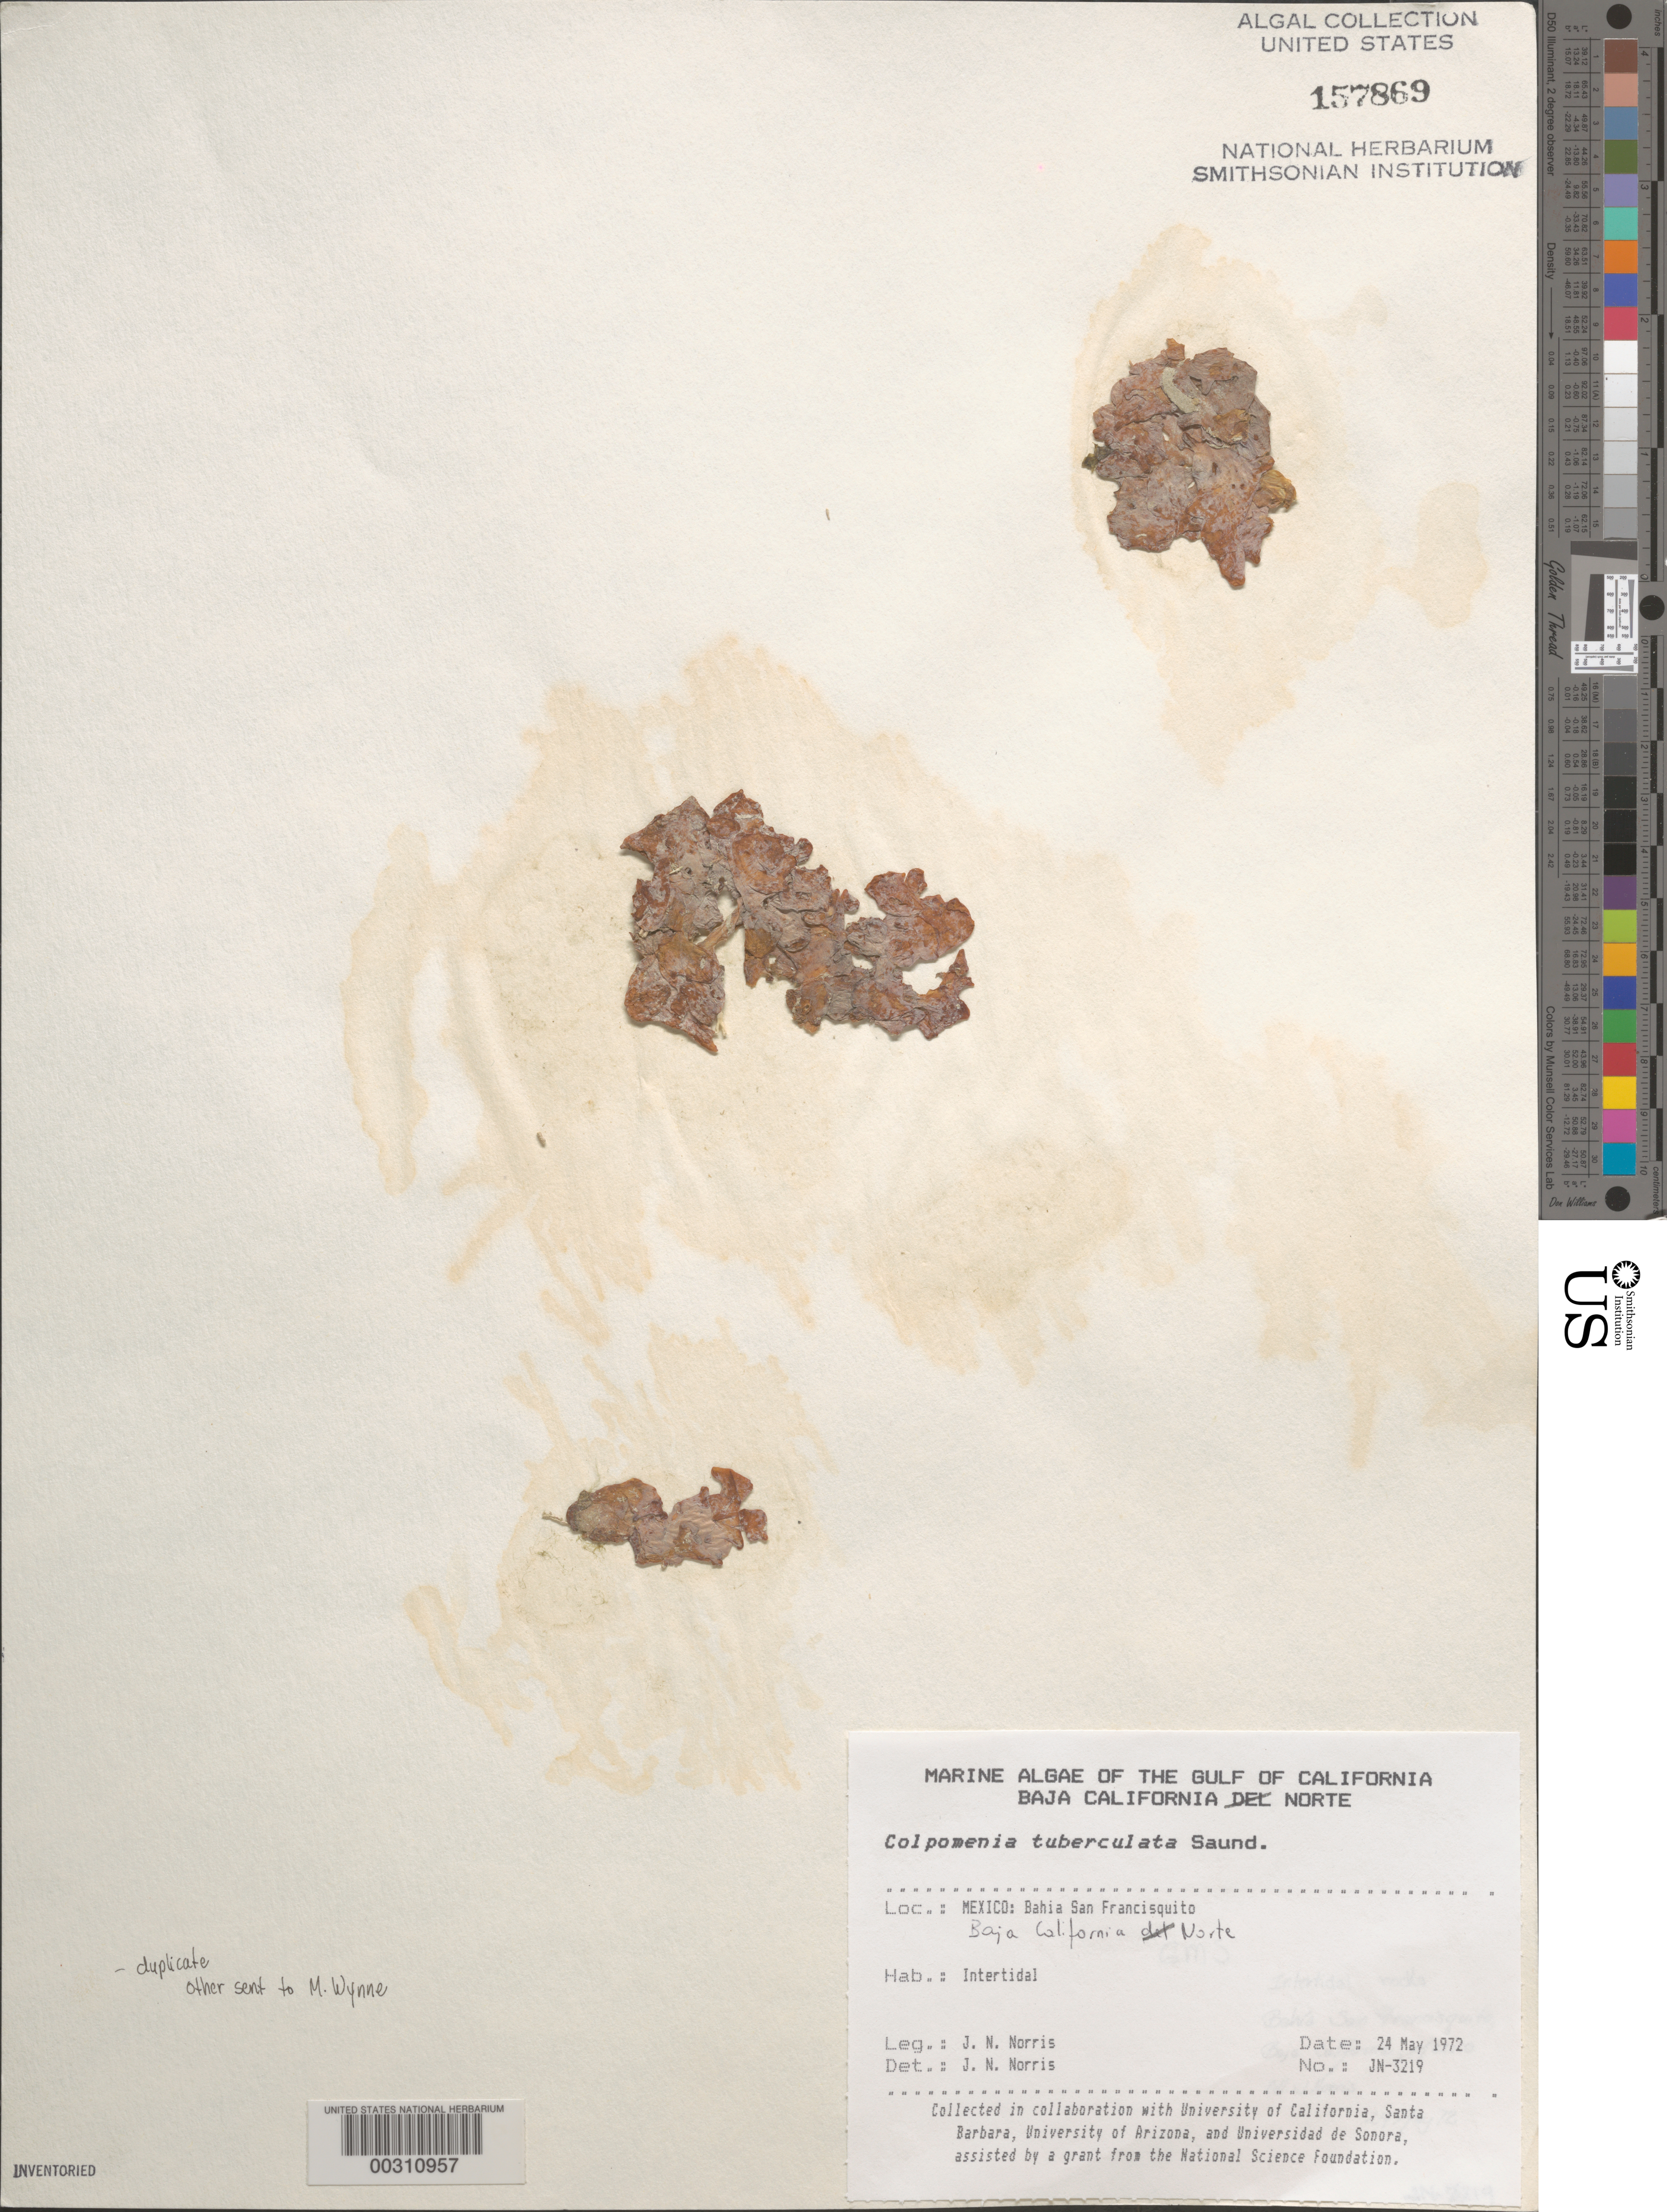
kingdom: Chromista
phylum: Ochrophyta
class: Phaeophyceae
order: Scytosiphonales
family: Scytosiphonaceae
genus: Colpomenia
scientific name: Colpomenia tuberculata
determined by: Norris, James N.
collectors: J. N. Norris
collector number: JN-3219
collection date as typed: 24 May 1972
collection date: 1972-05-24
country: Mexico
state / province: Baja California Norte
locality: Bahia San Francisquito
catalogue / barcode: US 157869